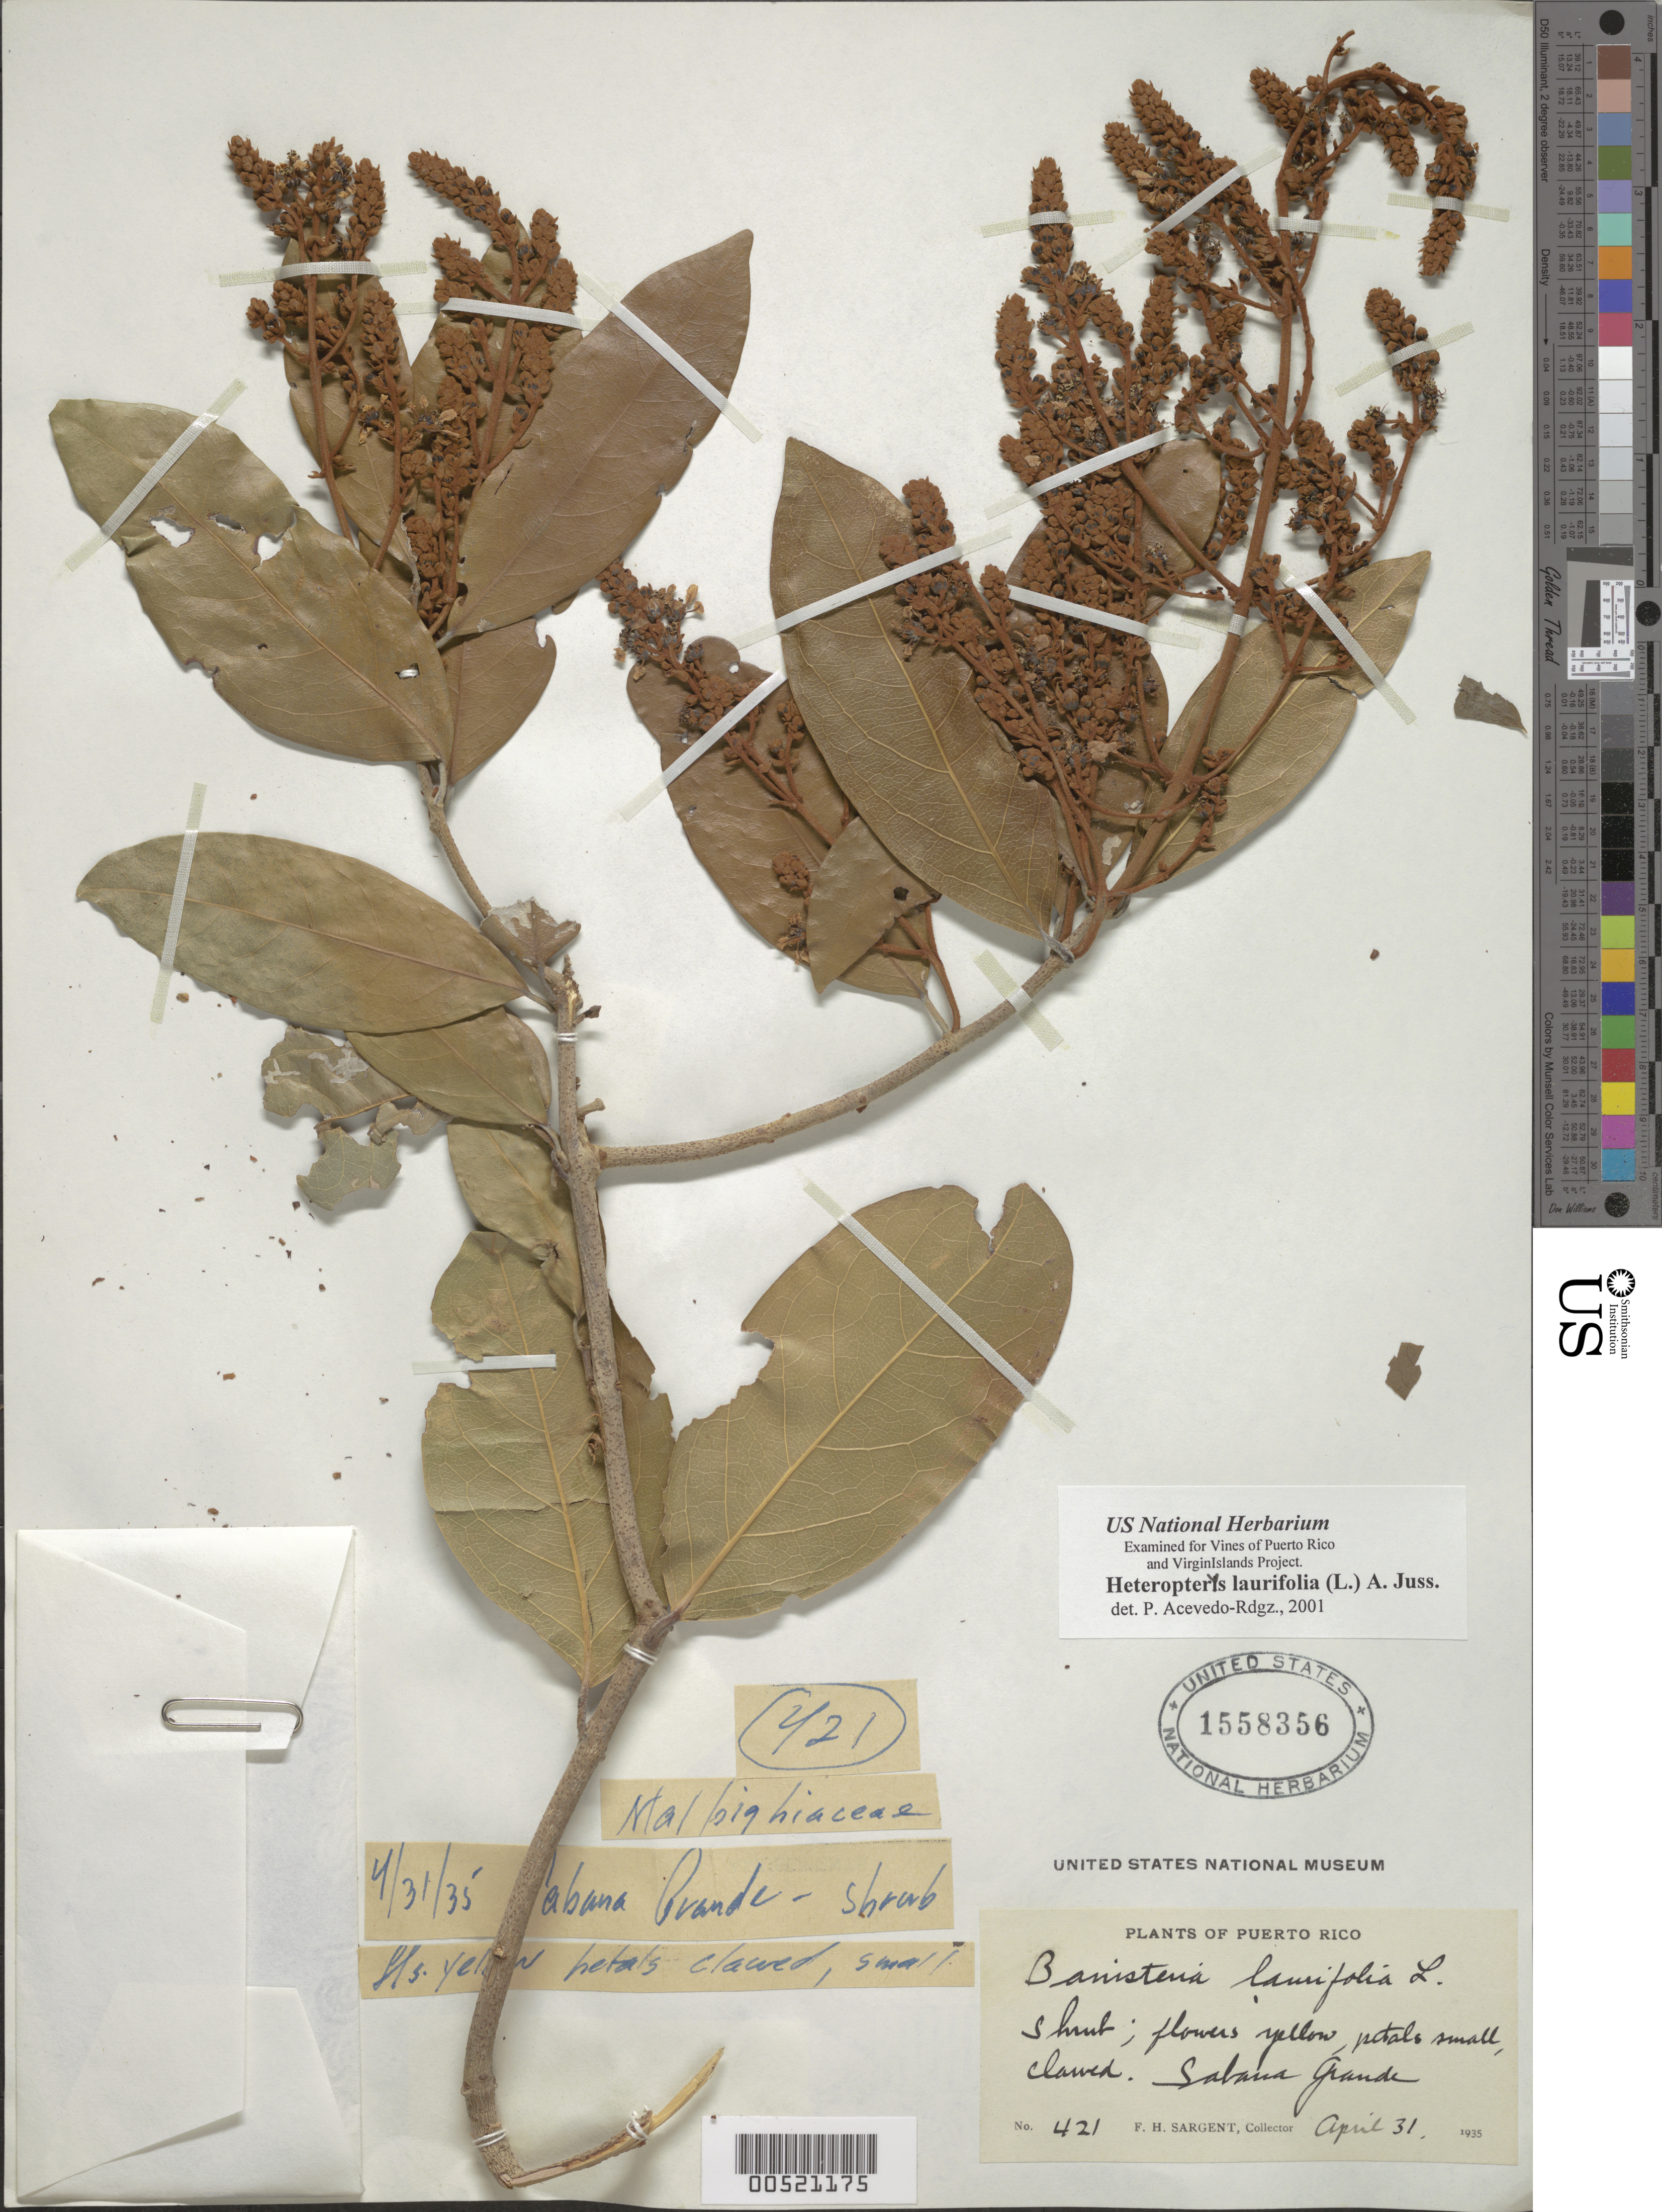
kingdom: Plantae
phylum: Tracheophyta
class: Magnoliopsida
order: Malpighiales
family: Malpighiaceae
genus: Heteropterys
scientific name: Heteropterys laurifolia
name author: (L.) A. Juss.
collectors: F. H. Sargent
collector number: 421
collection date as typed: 31 Apr 1935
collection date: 1935-04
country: Puerto Rico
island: Greater Antilles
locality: Sabana Grande.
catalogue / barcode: US 1558356